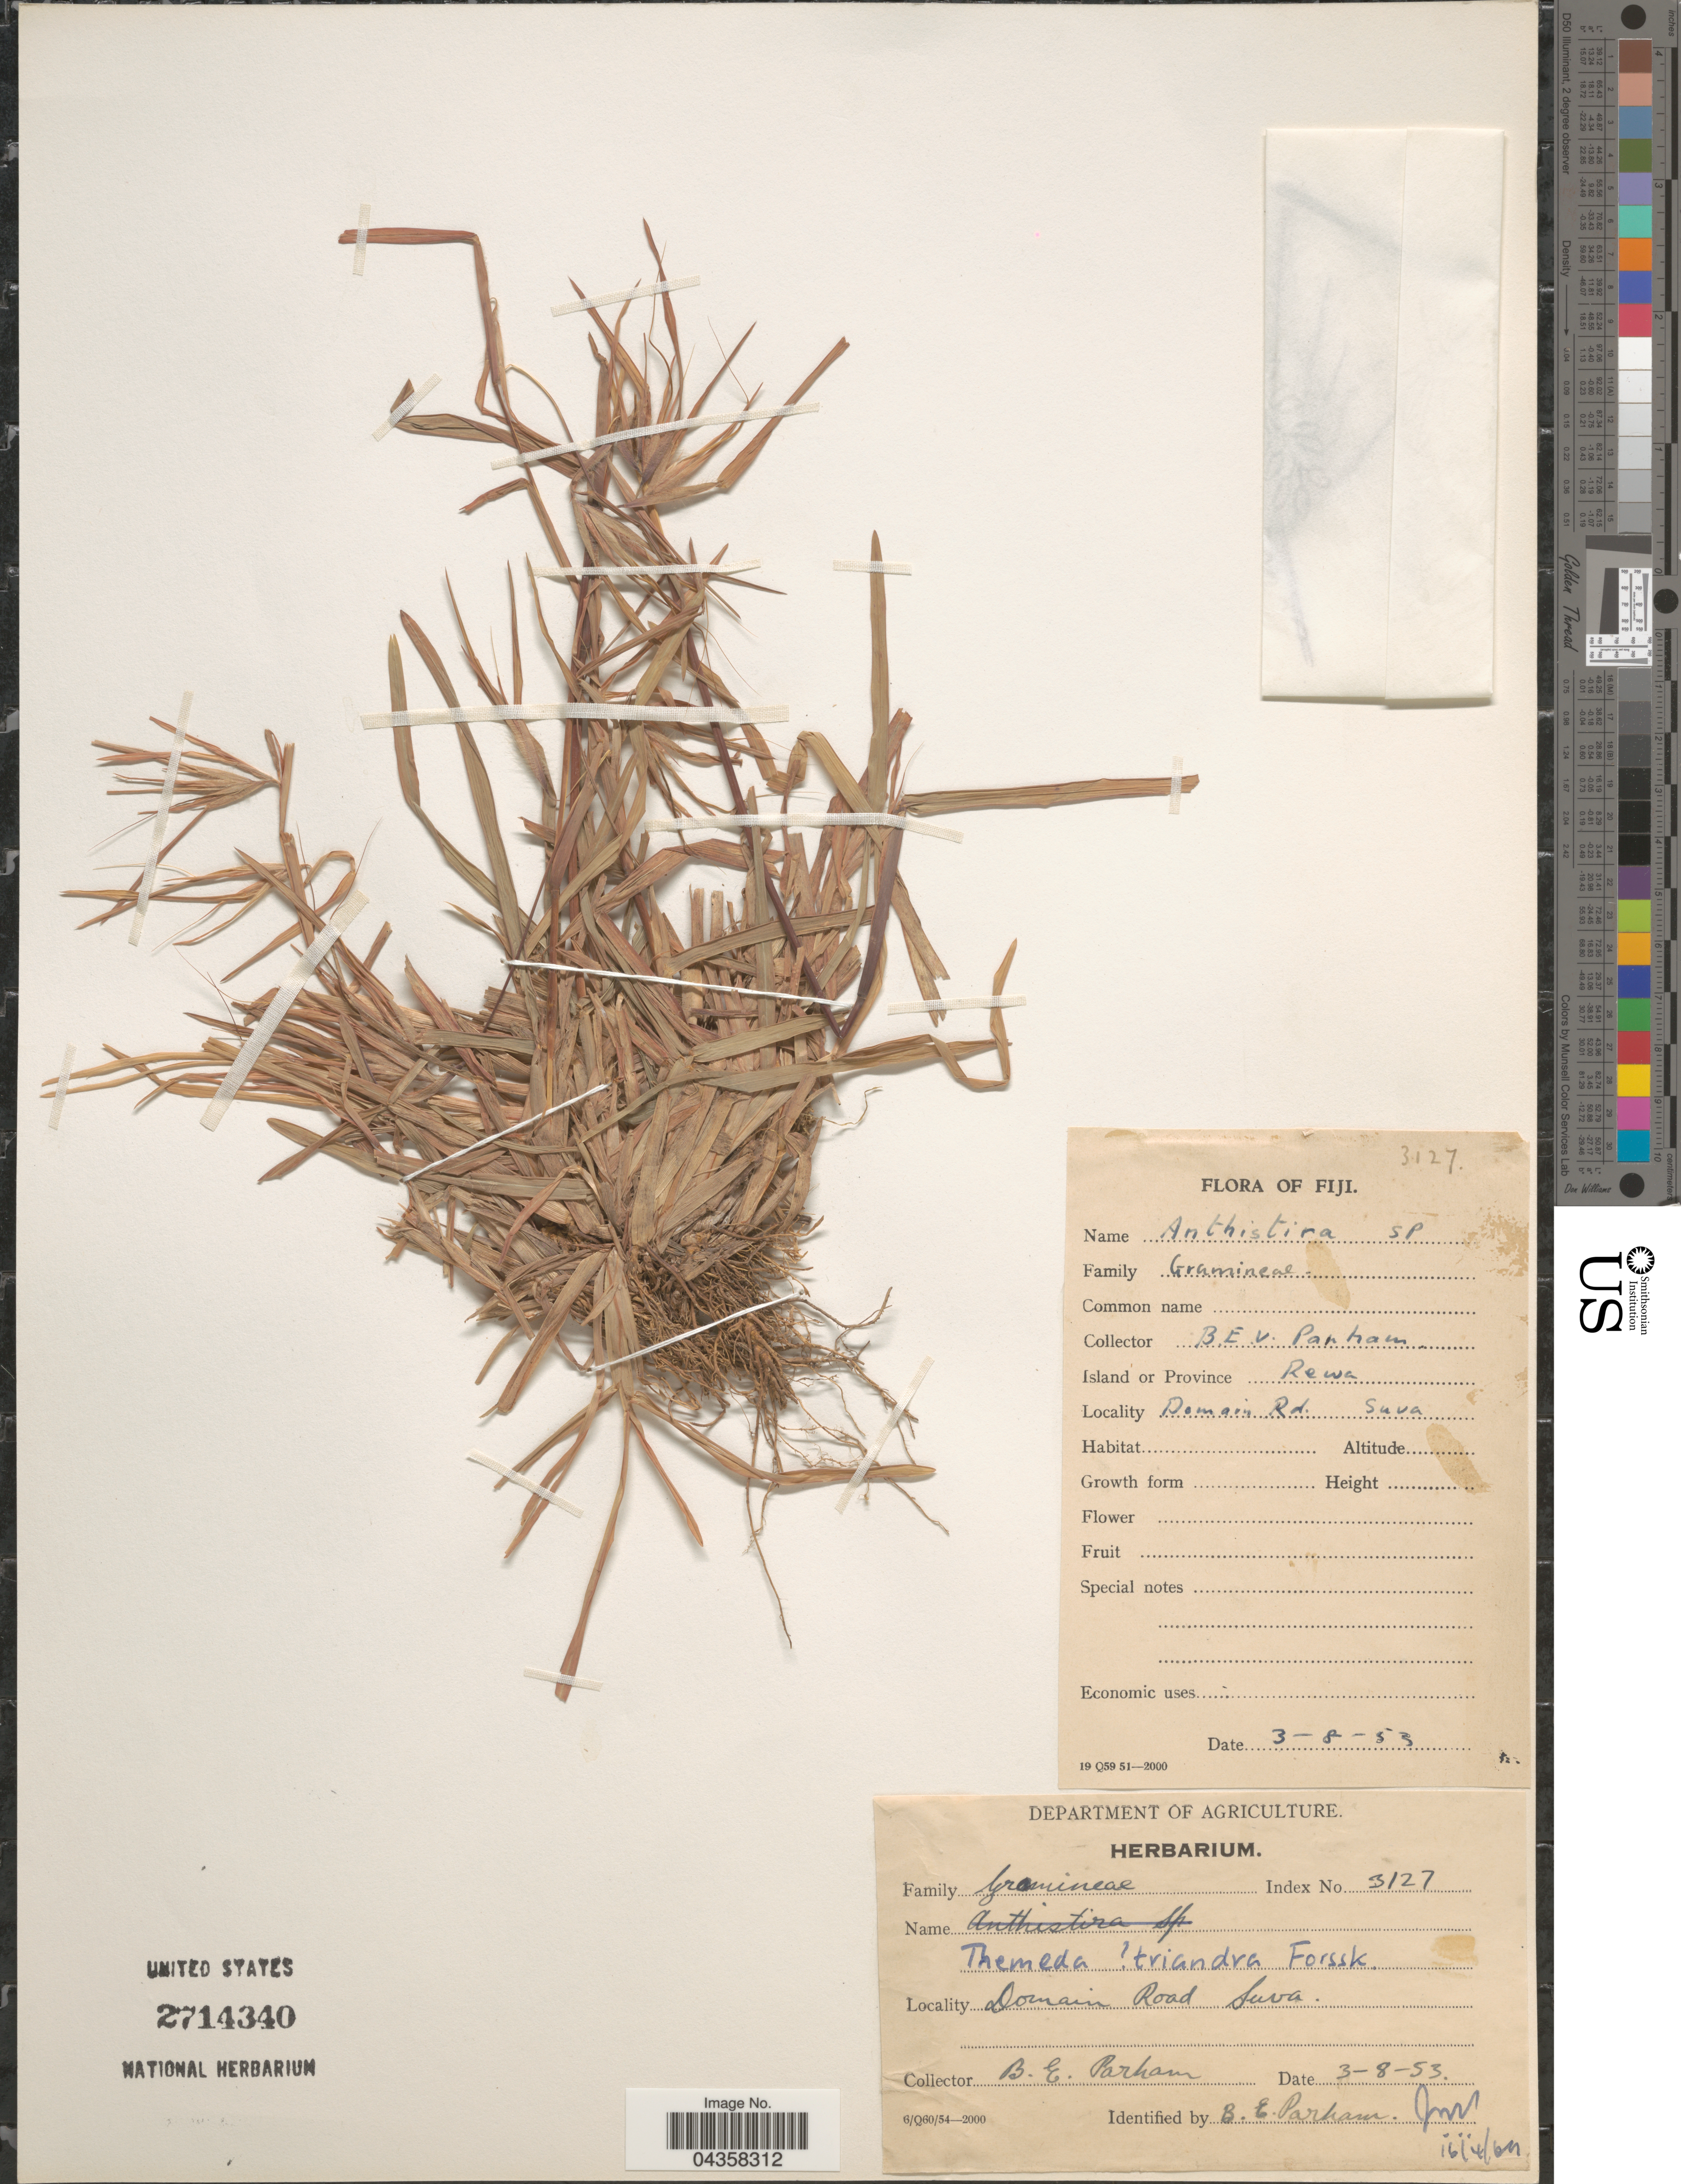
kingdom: Plantae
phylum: Tracheophyta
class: Liliopsida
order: Poales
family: Poaceae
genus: Themeda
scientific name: Themeda triandra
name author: Forssk.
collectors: B. E. Parham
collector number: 3127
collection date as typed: Transcribed d/m/y: 3/8/53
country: Fiji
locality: Island or Province Rewa. Domain Road Sava.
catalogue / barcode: US 2714340